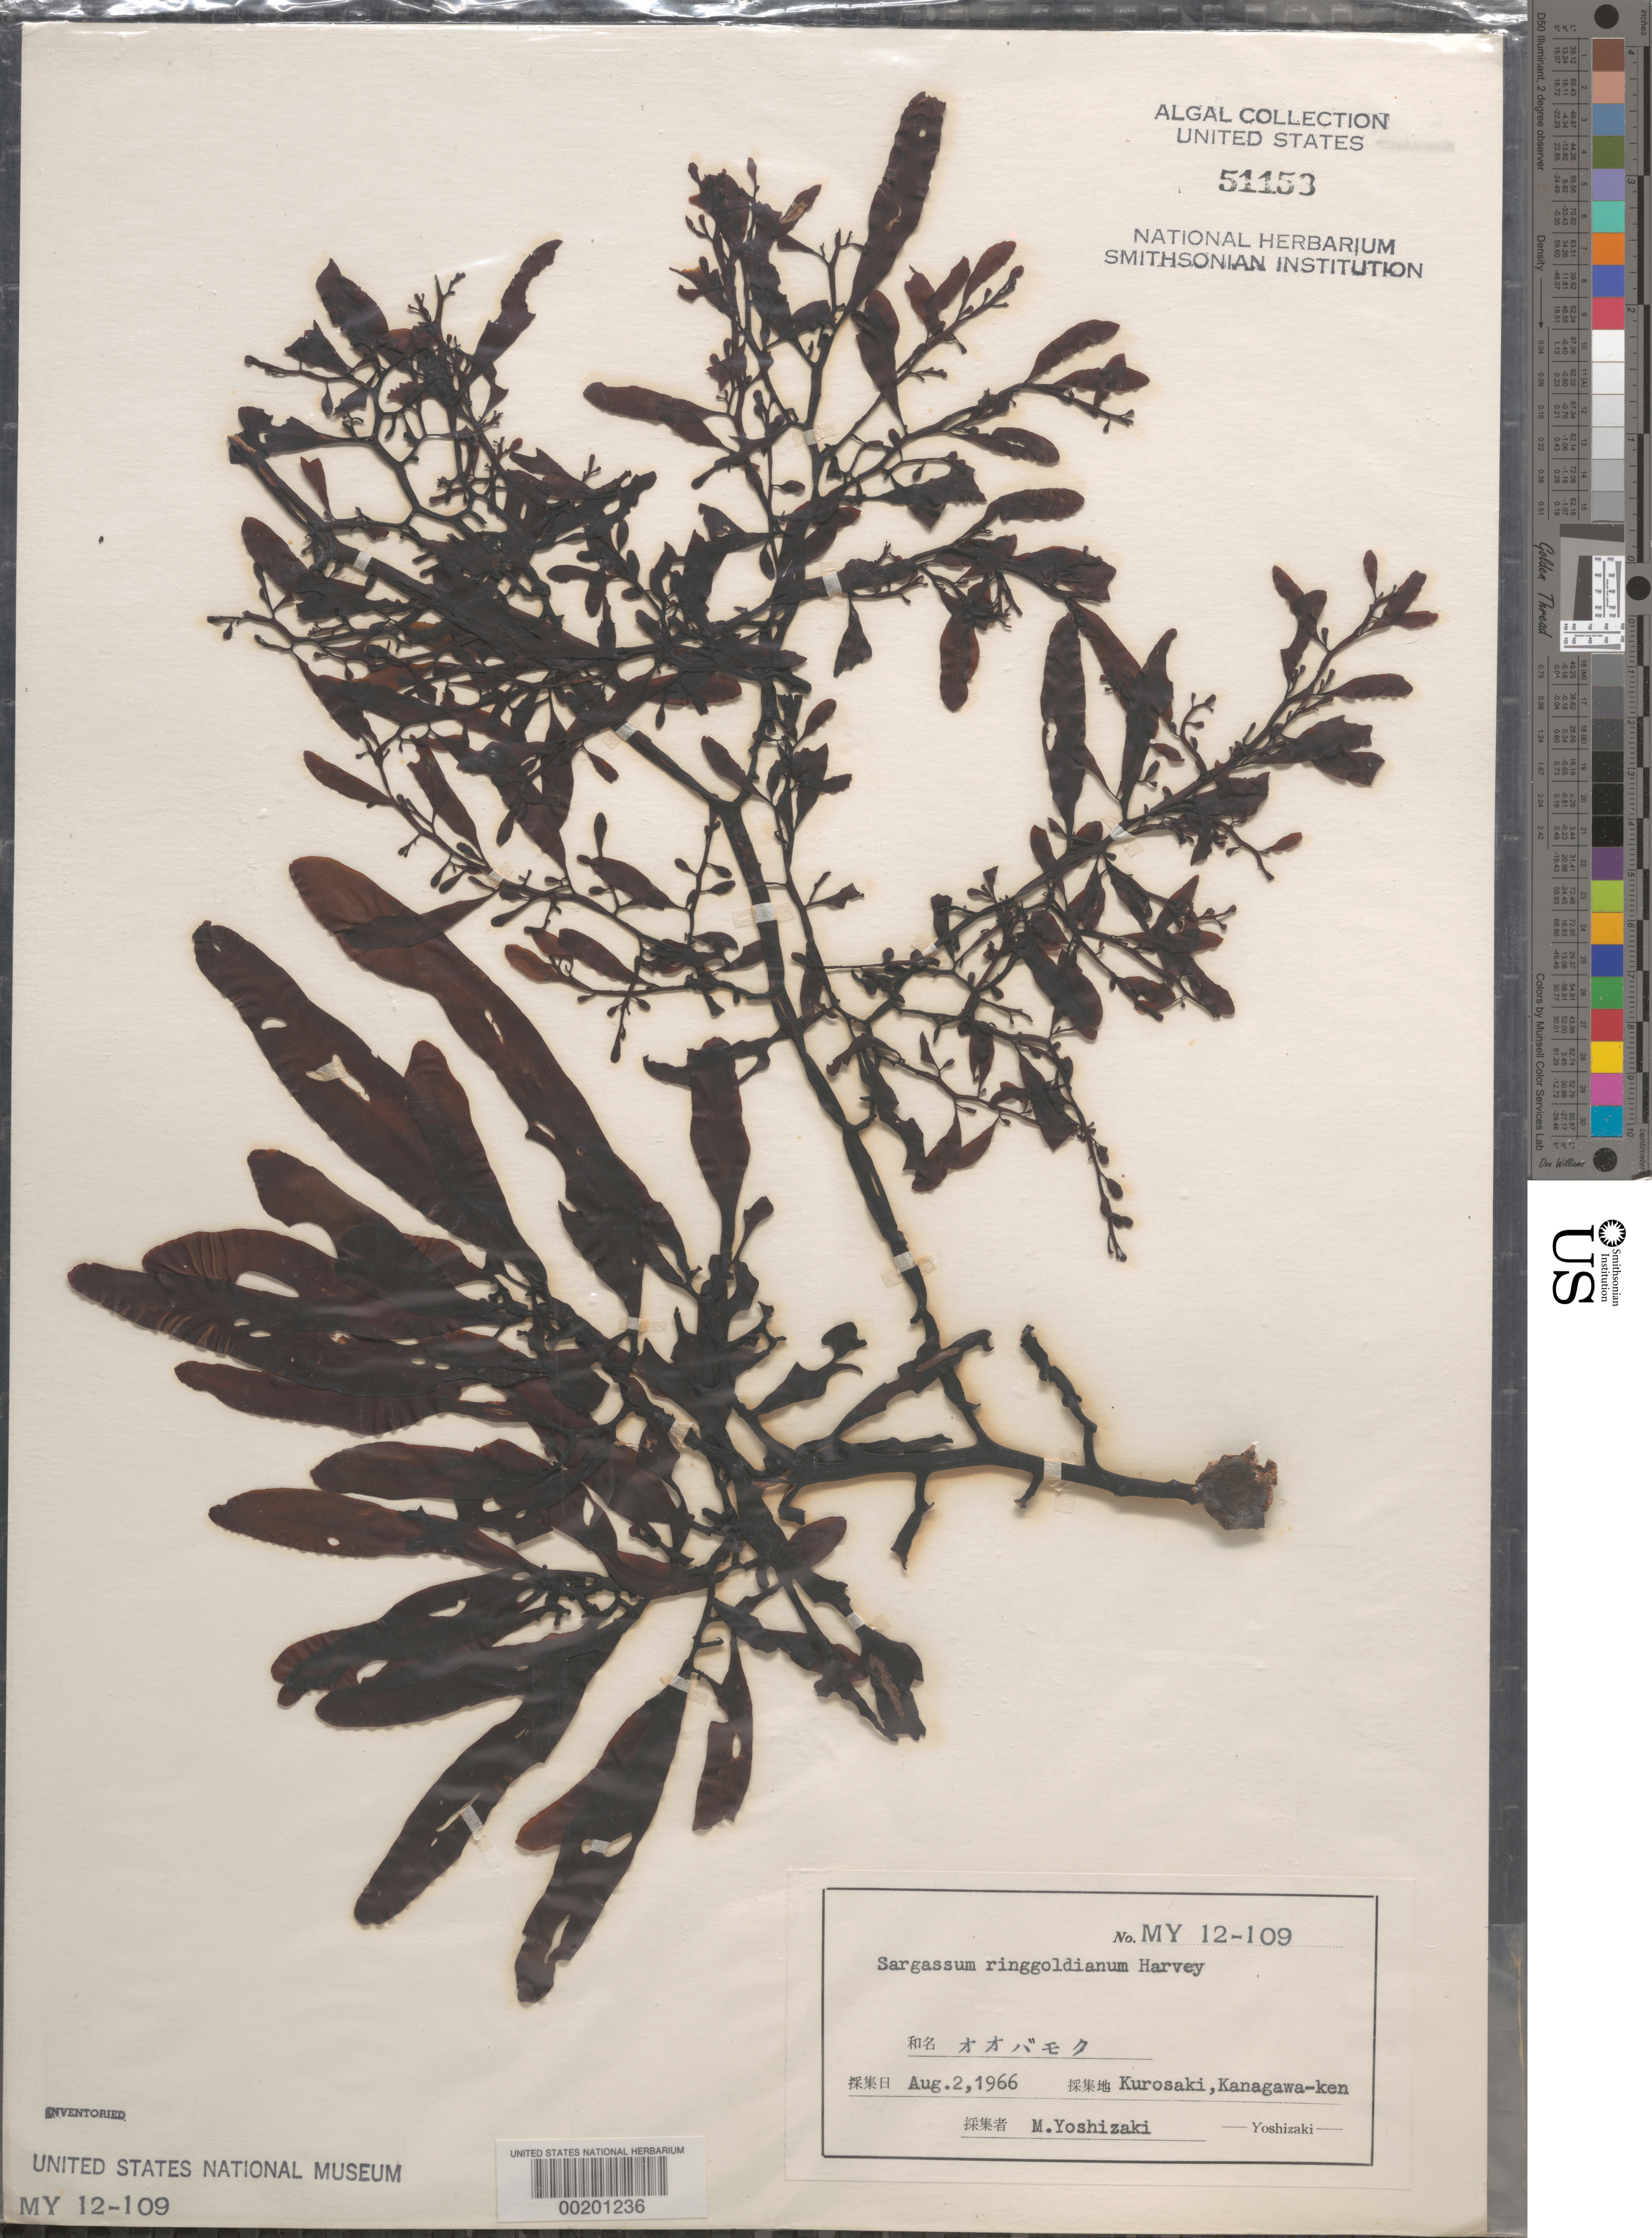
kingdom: Chromista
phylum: Ochrophyta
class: Phaeophyceae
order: Fucales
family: Sargassaceae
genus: Sargassum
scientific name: Sargassum ringgoldianum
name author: Harv.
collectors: M. Yoshizaki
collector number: My 12-109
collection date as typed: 02 Aug 1966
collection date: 1966-08-02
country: Japan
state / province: Kanagawa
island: Honshu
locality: Kurosaki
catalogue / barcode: US 51153